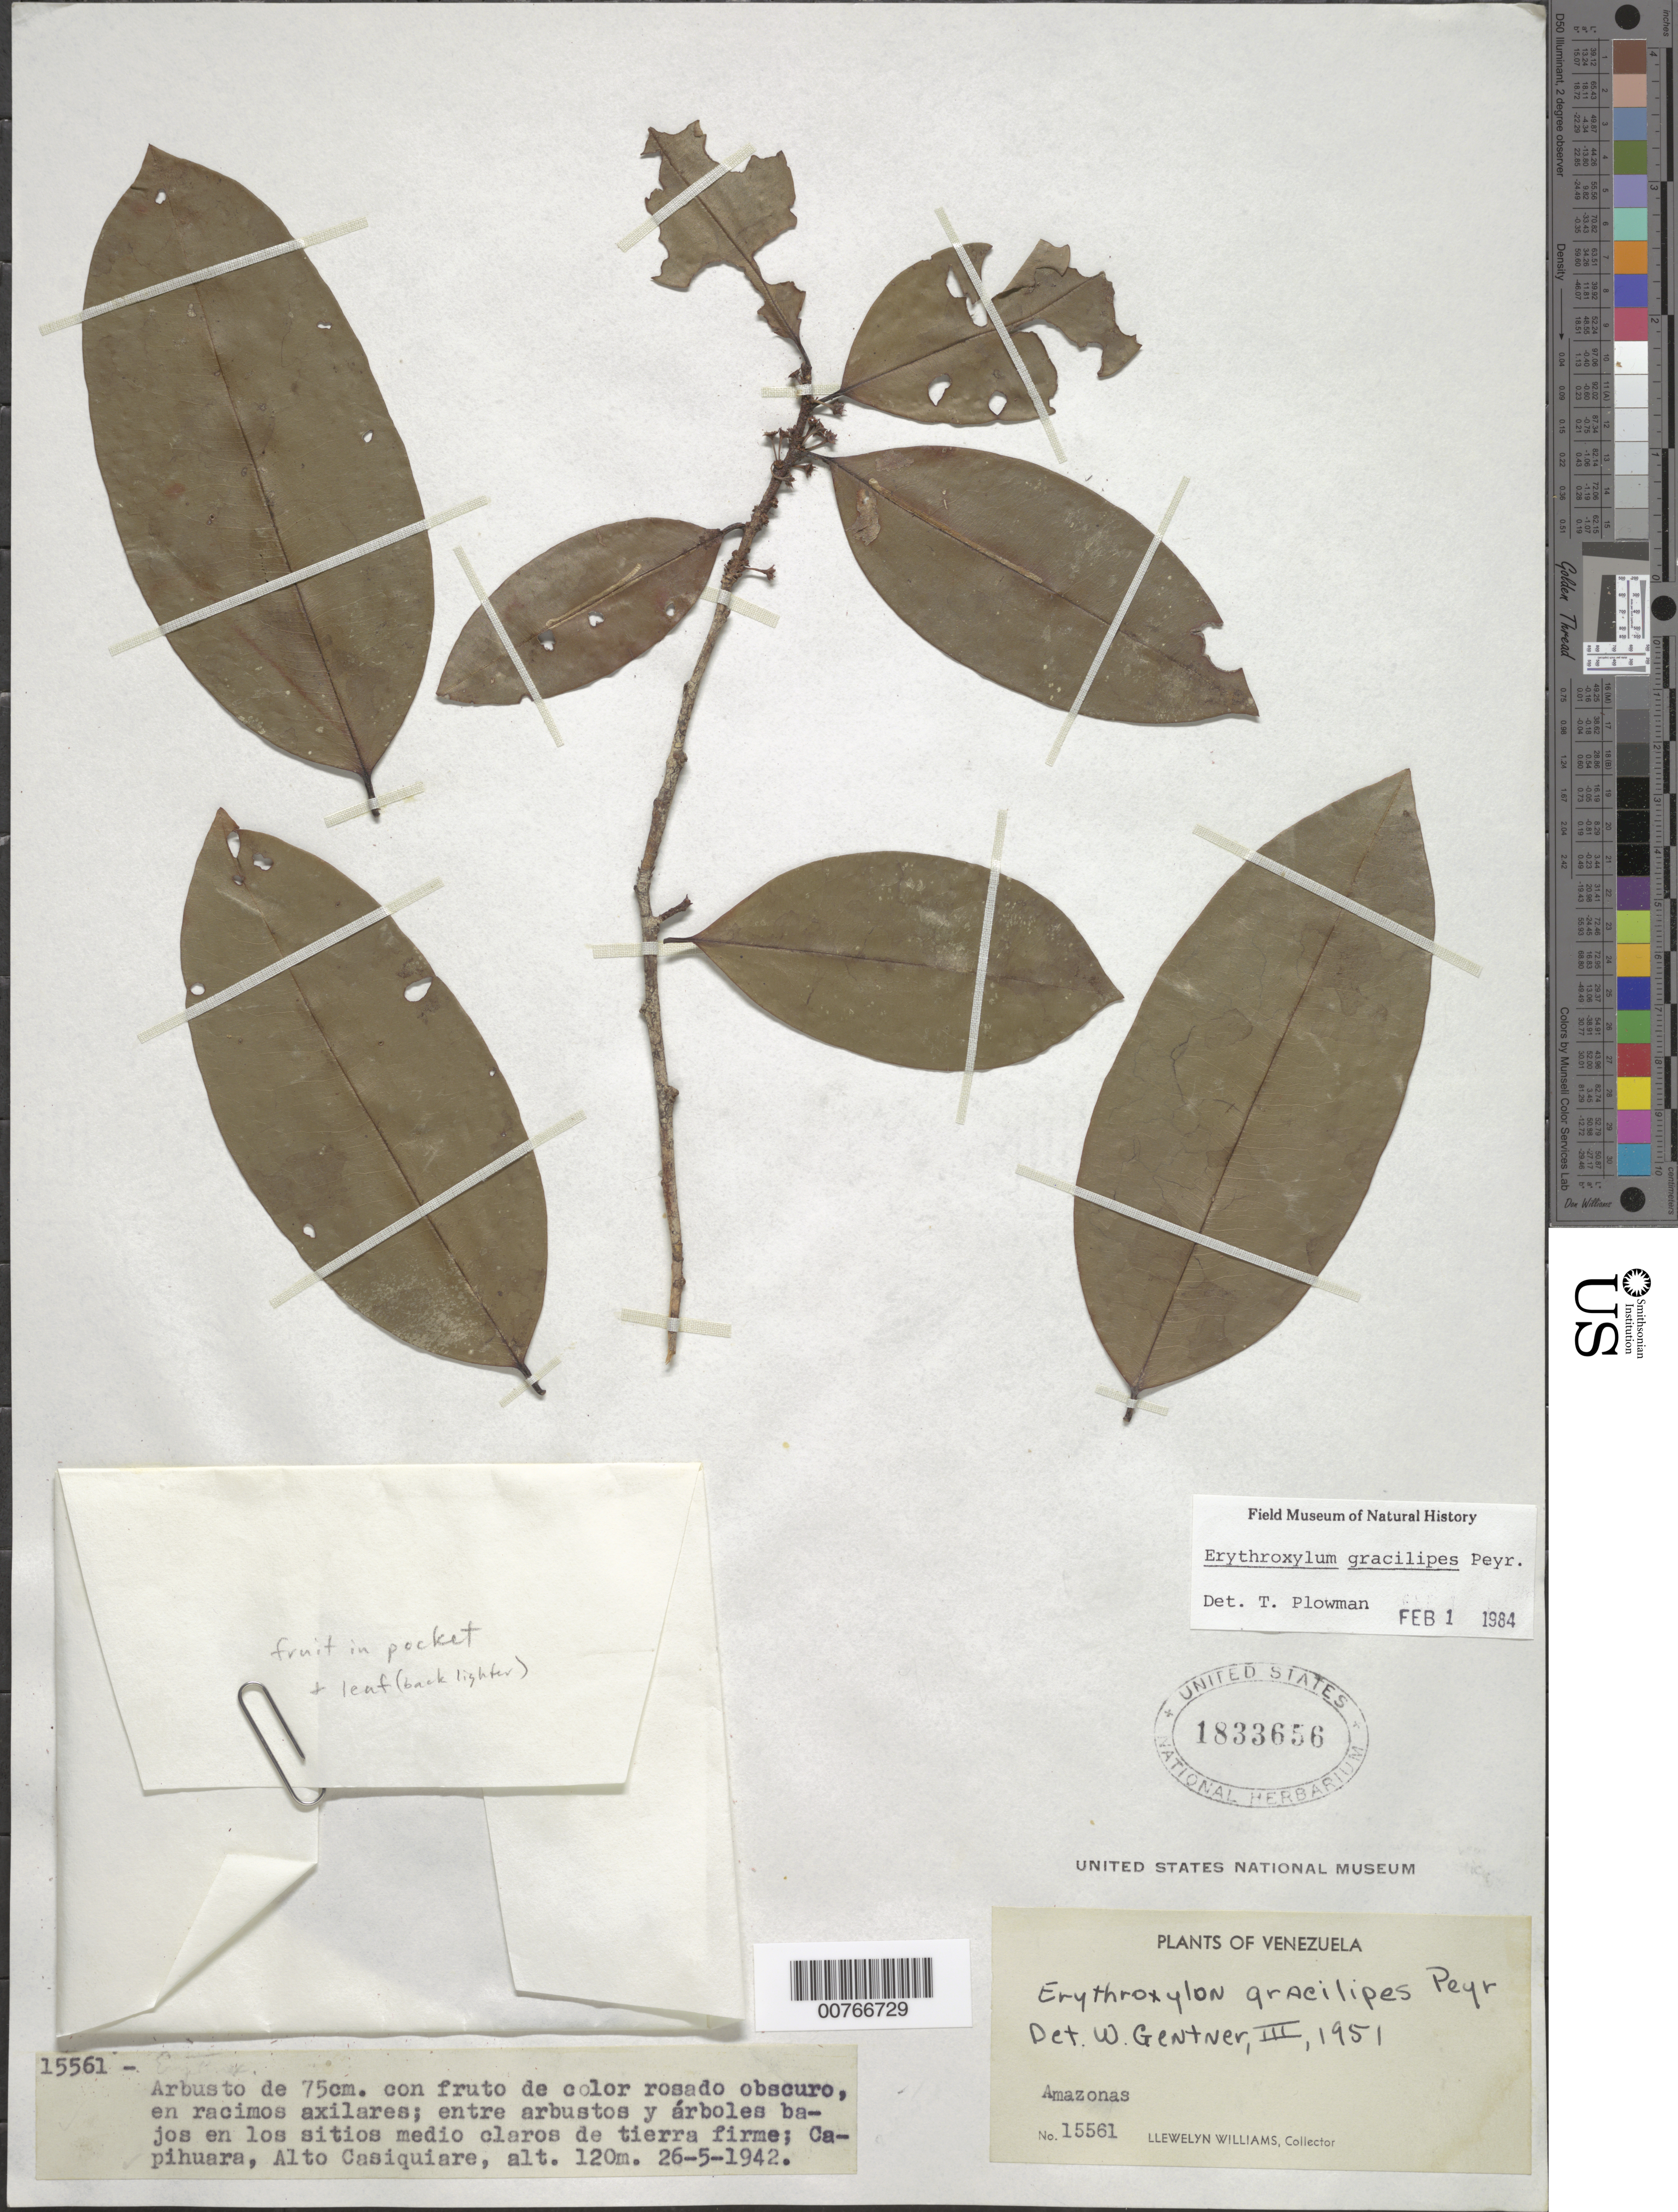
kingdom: Plantae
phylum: Tracheophyta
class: Magnoliopsida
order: Malpighiales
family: Erythroxylaceae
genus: Erythroxylum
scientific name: Erythroxylum gracilipes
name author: Peyr.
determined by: Plowman, Timothy C.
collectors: Ll. Williams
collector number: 15561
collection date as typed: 26-May-42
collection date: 1942-05-26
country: Venezuela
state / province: Amazonas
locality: Capihuara, Alto Casiquiare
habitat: Sitios medio claros de tierra firme, entre arbustos y árboles bajos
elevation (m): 120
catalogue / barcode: US 1833656